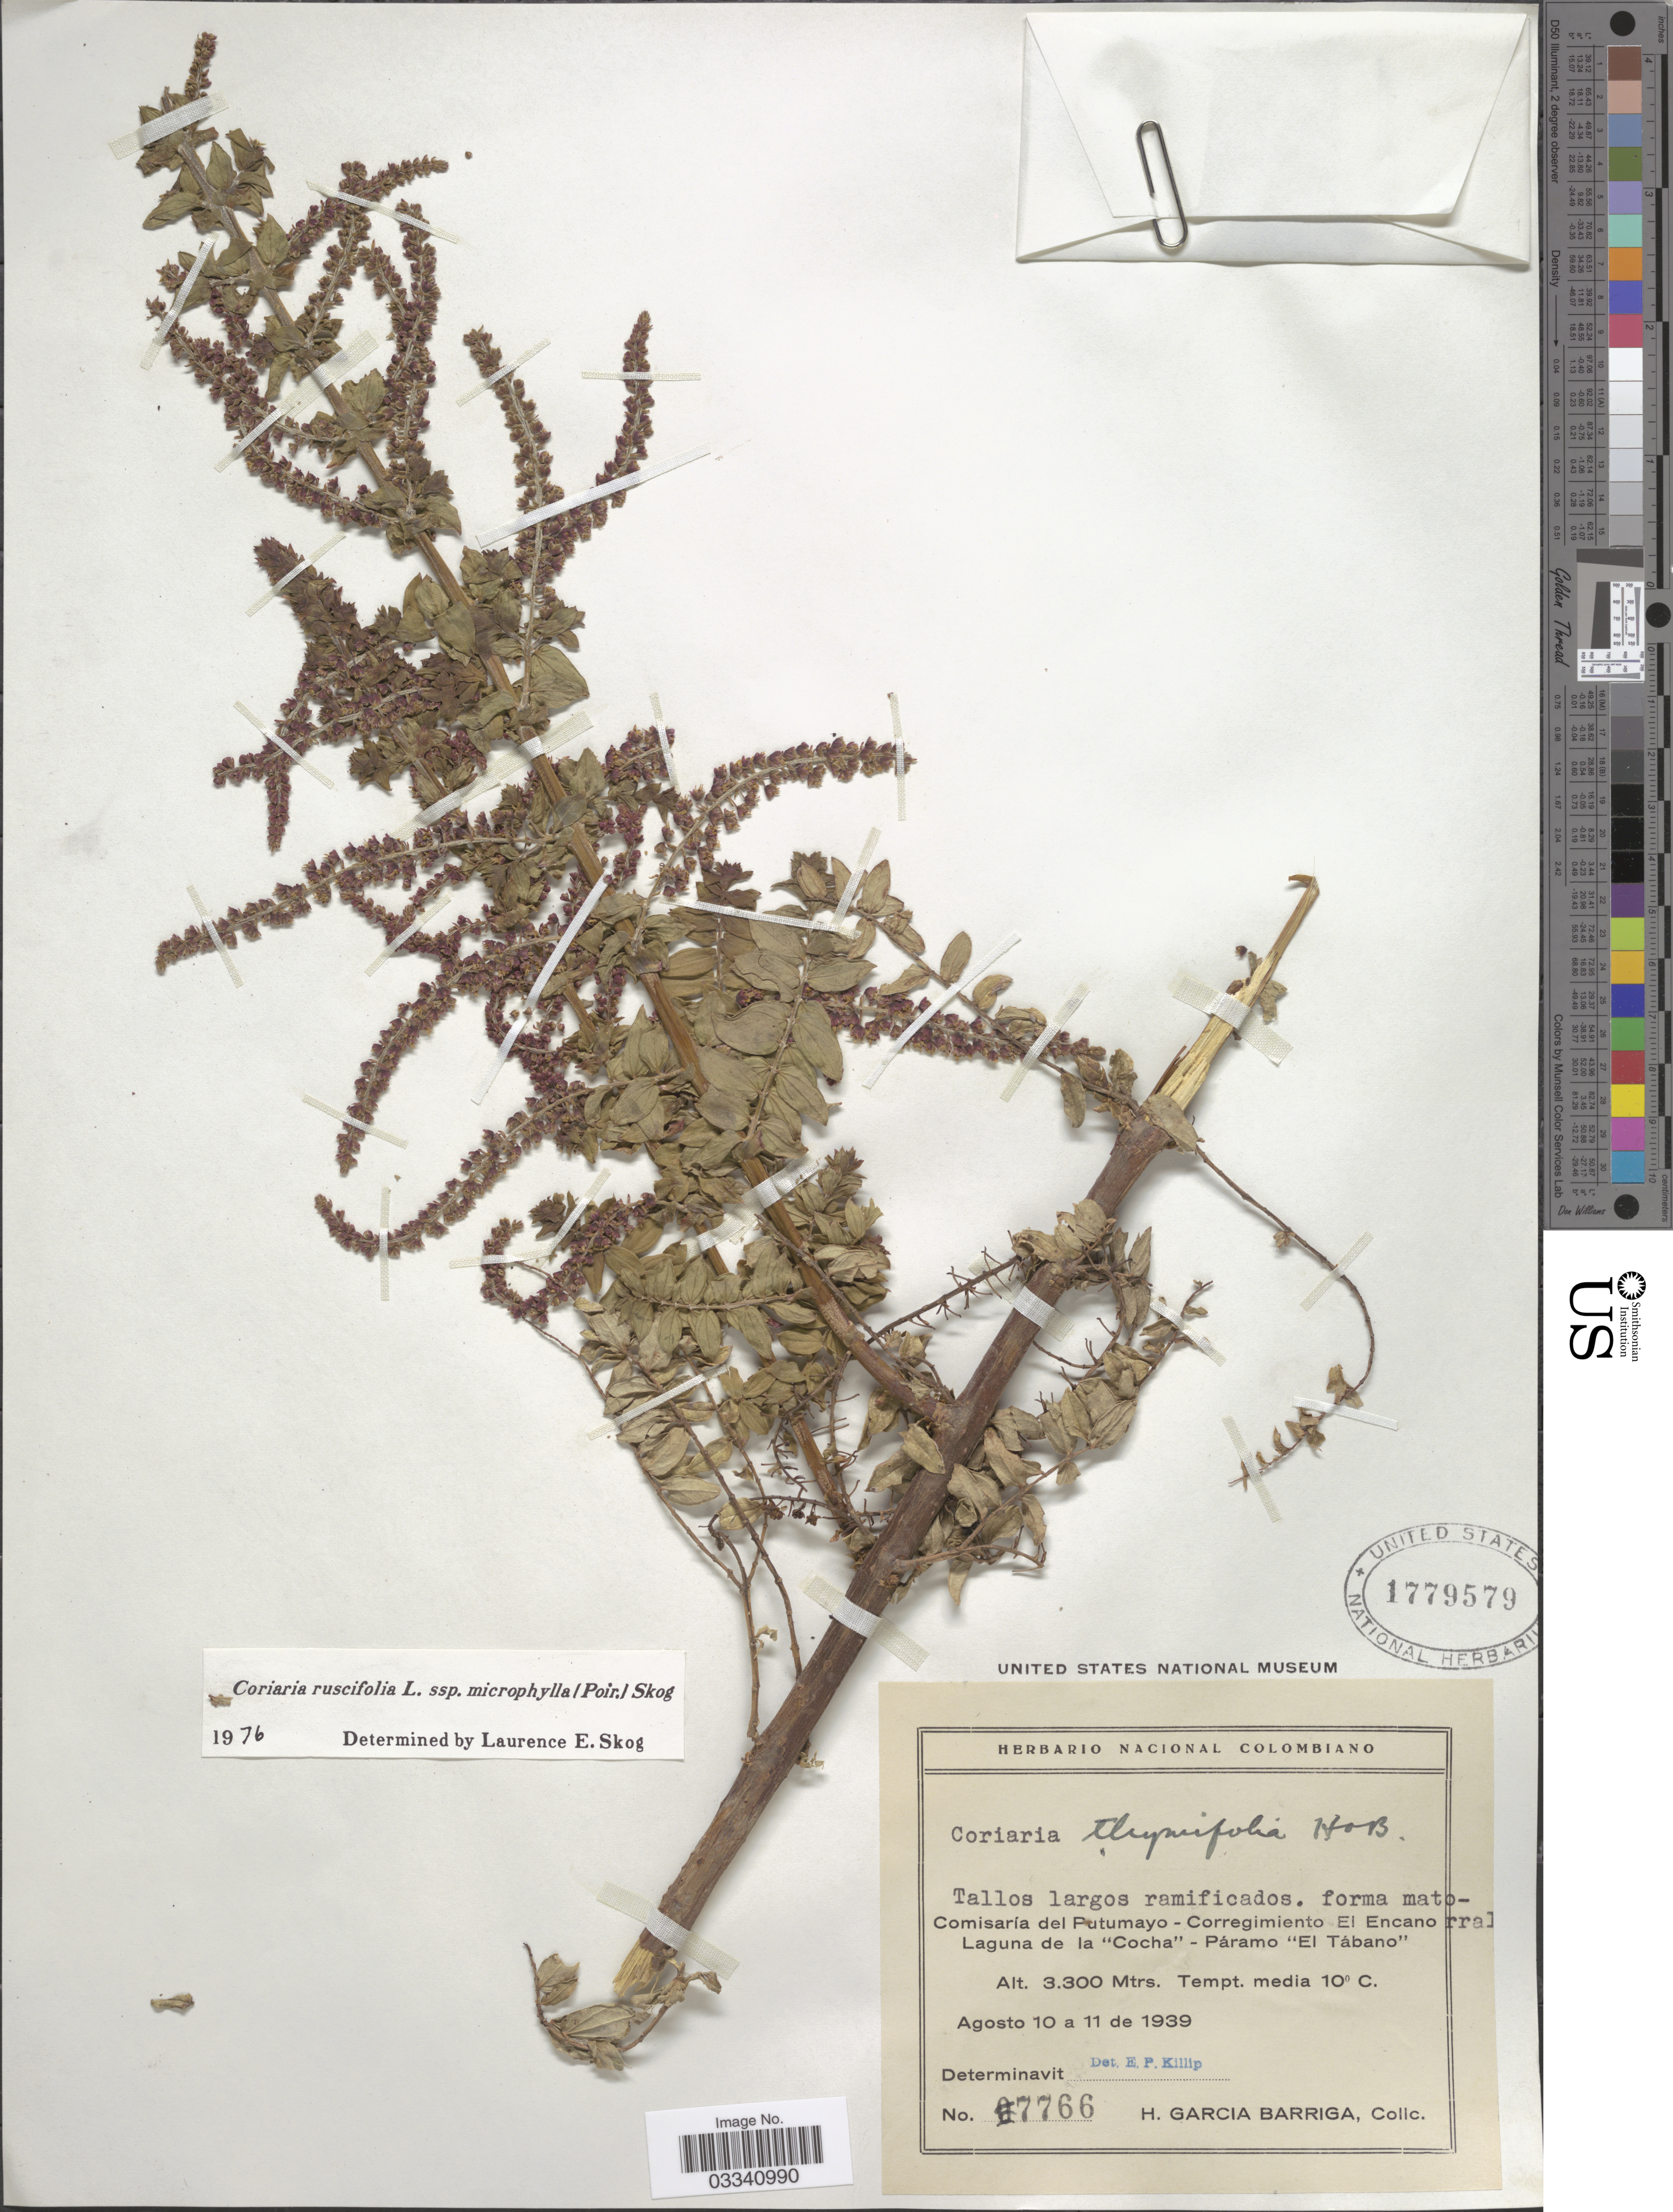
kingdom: Plantae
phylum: Tracheophyta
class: Magnoliopsida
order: Cucurbitales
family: Coriariaceae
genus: Coriaria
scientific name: Coriaria ruscifolia subsp. microphylla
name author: (Poir.) L.E. Skog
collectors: H. García Barriga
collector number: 7766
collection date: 1939-08-10/1939-08-11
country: Colombia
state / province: Putumayo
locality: Comisaría del Putumayo - Corregimiento El Encano, Laguna de la "Cocha" - Páramo "El Tábano".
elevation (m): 3300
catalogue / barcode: US 1779579